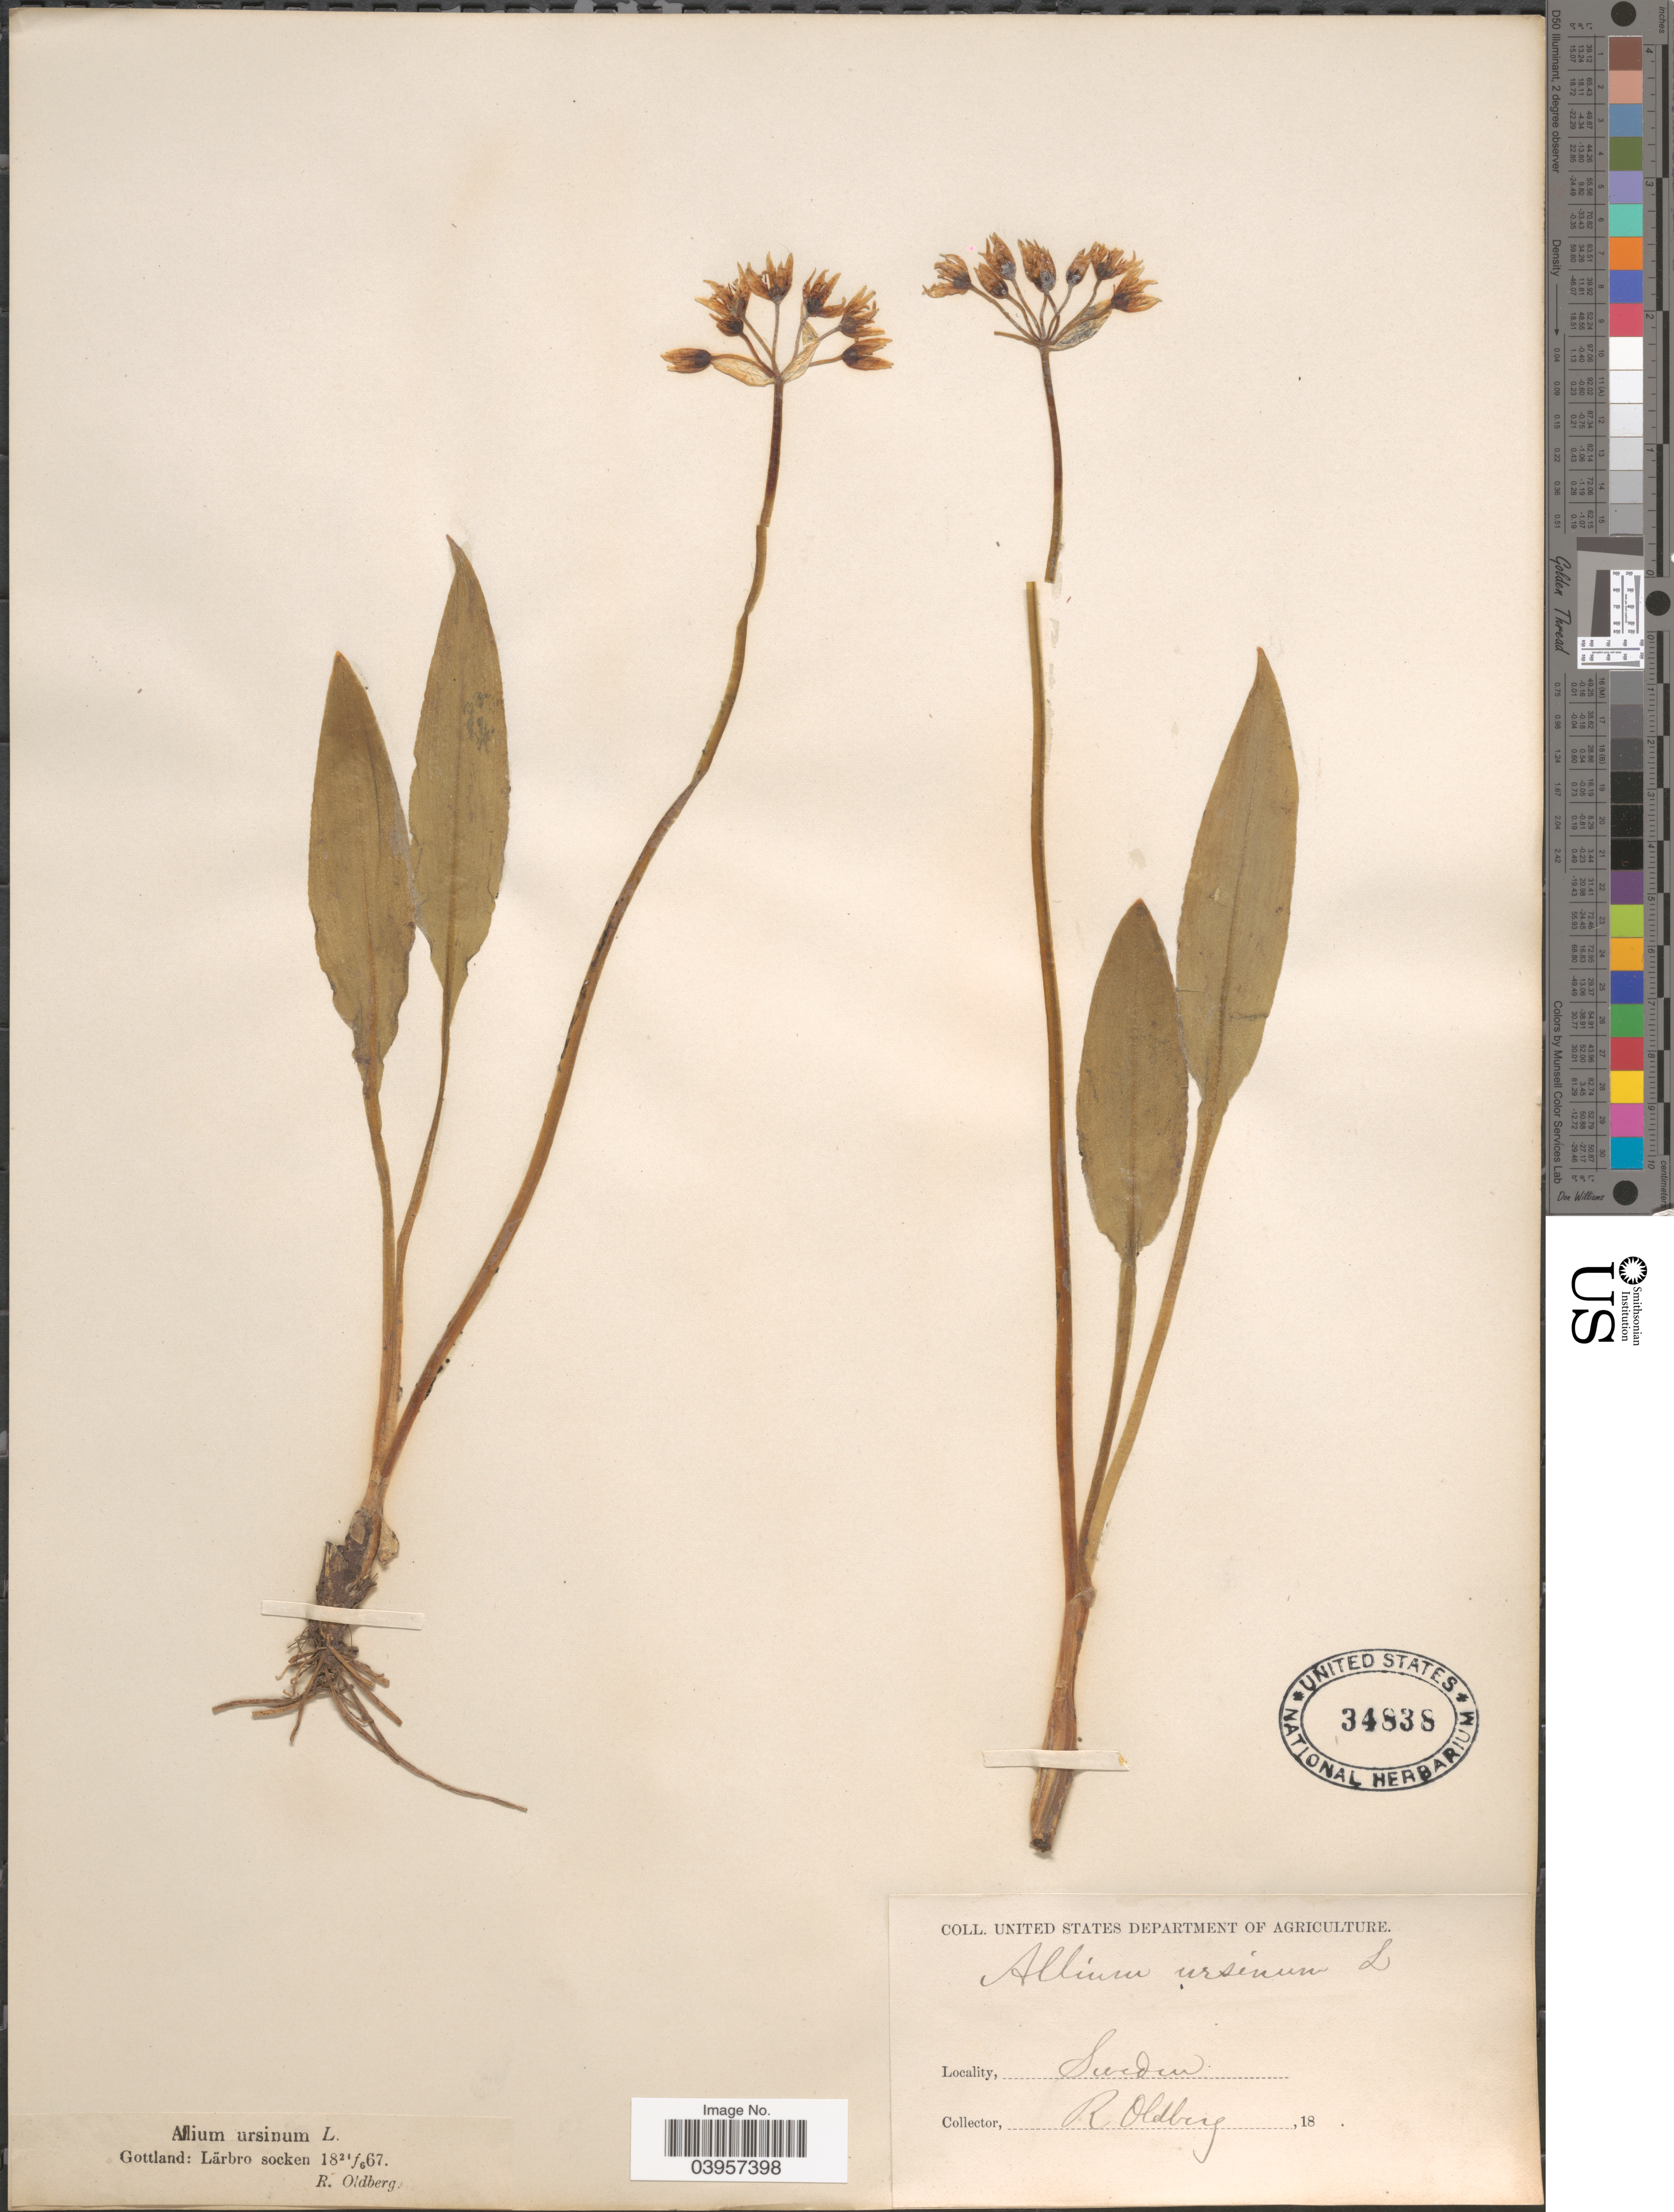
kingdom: Plantae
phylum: Tracheophyta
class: Liliopsida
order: Asparagales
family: Amaryllidaceae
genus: Allium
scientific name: Allium ursinum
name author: L.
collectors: R. Oldberg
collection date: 1867-06-21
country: Sweden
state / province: Gotland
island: Gotland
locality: Gottland: Lärbro socken.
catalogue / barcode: US 34838